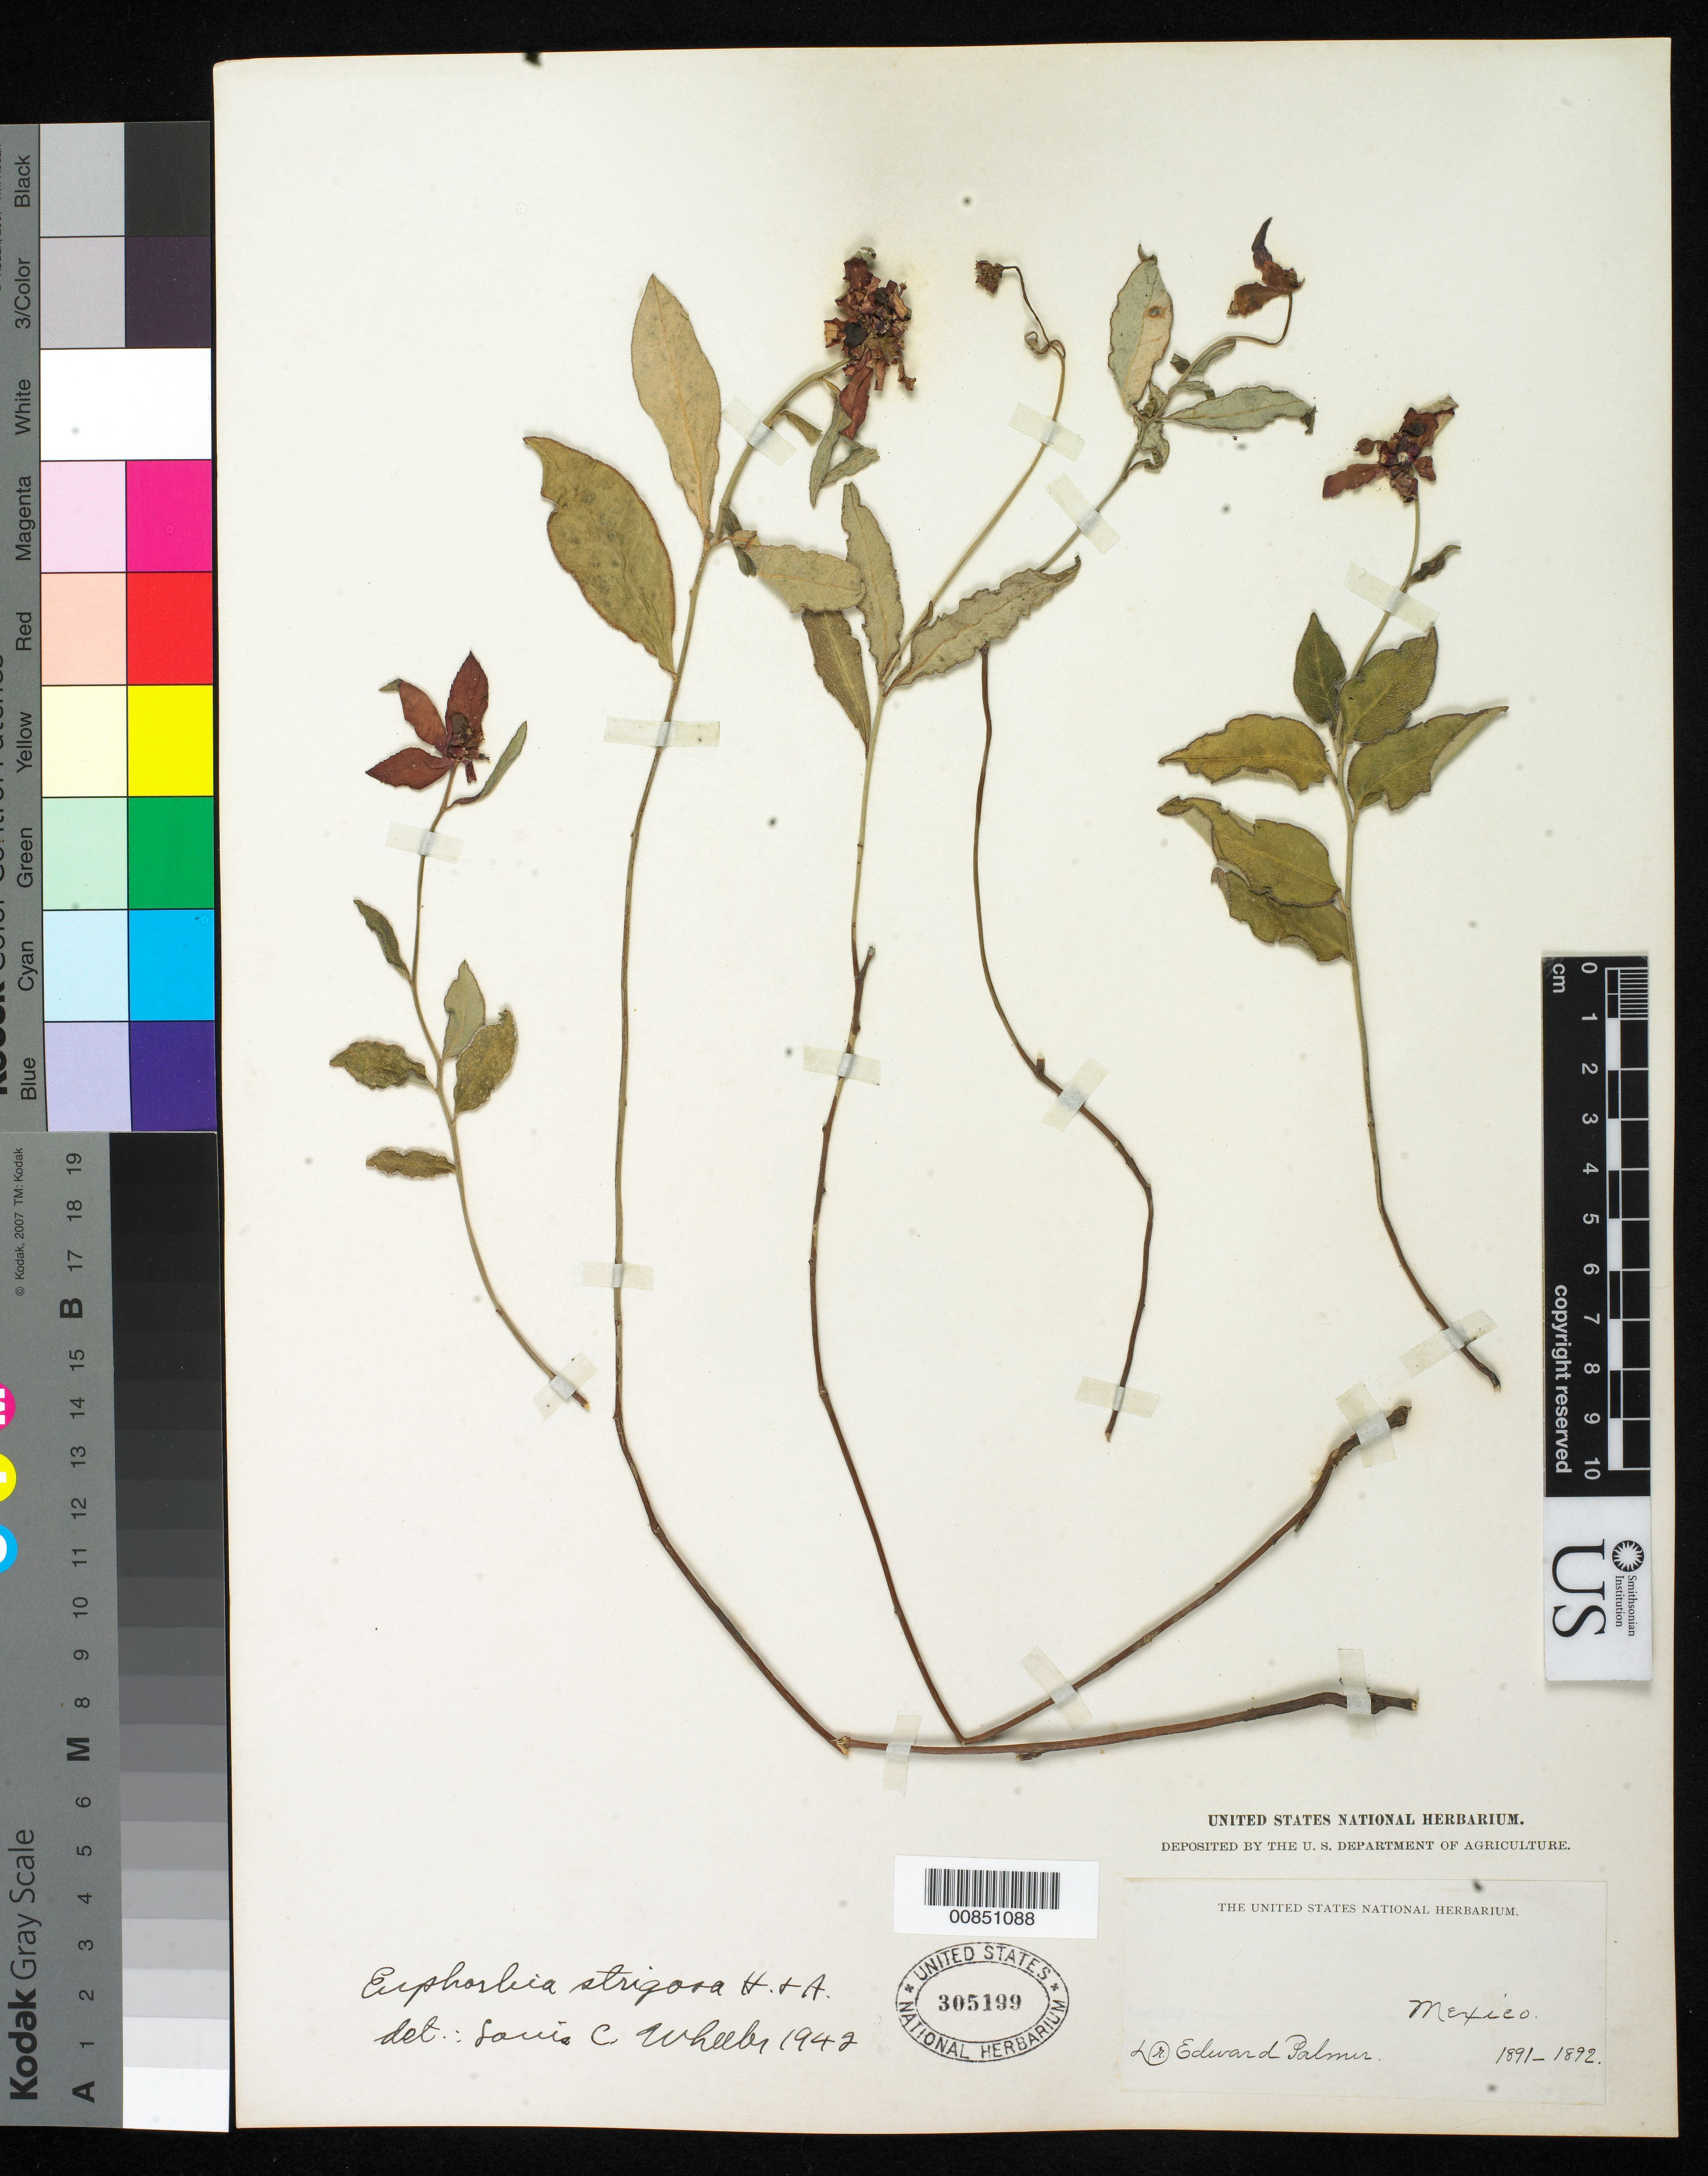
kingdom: Plantae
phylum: Tracheophyta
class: Magnoliopsida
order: Malpighiales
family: Euphorbiaceae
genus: Euphorbia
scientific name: Euphorbia strigosa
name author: Hook. & Arn.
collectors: E. Palmer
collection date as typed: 1891 to -- --- 1892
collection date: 1891/1892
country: Mexico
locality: Mexico.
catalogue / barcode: US 305199